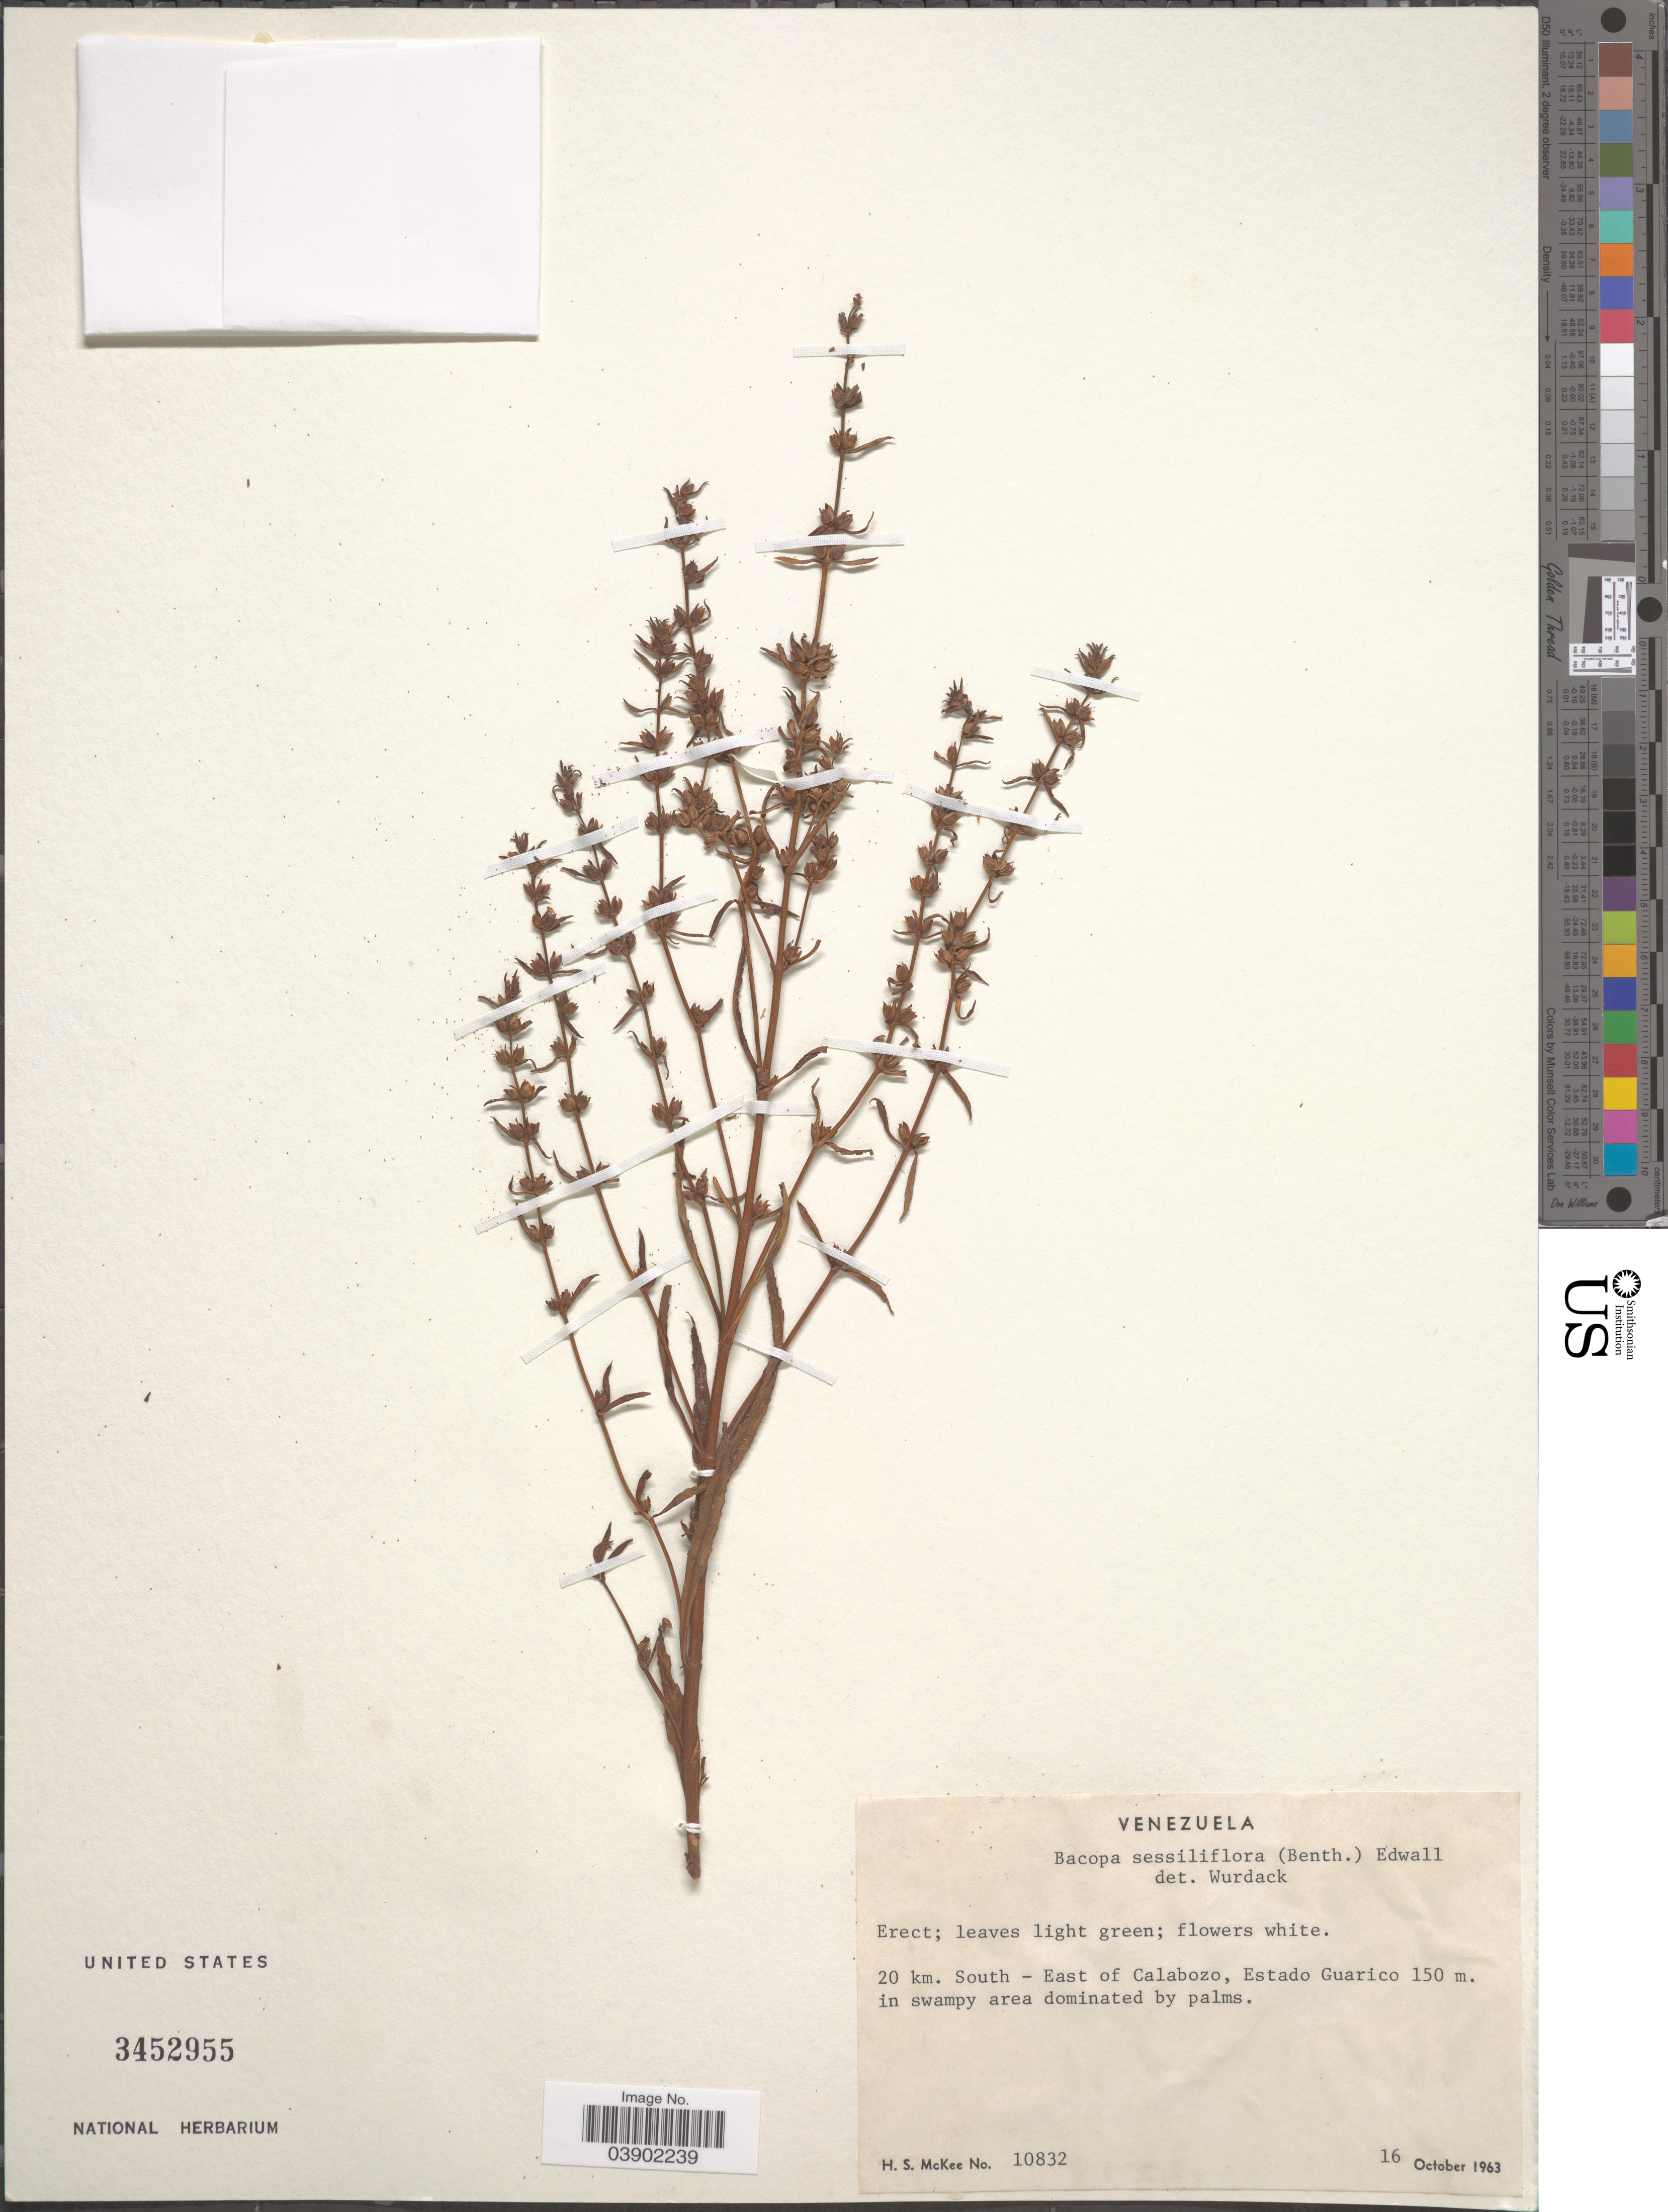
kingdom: Plantae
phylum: Tracheophyta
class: Magnoliopsida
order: Lamiales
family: Plantaginaceae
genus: Bacopa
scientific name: Bacopa sessiliflora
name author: (Benth.) Edwall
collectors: H. S. McKee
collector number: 10832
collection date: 1963-10-16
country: Venezuela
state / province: Guarico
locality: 20 km. South - East of Calabozo.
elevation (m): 150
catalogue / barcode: US 3452955